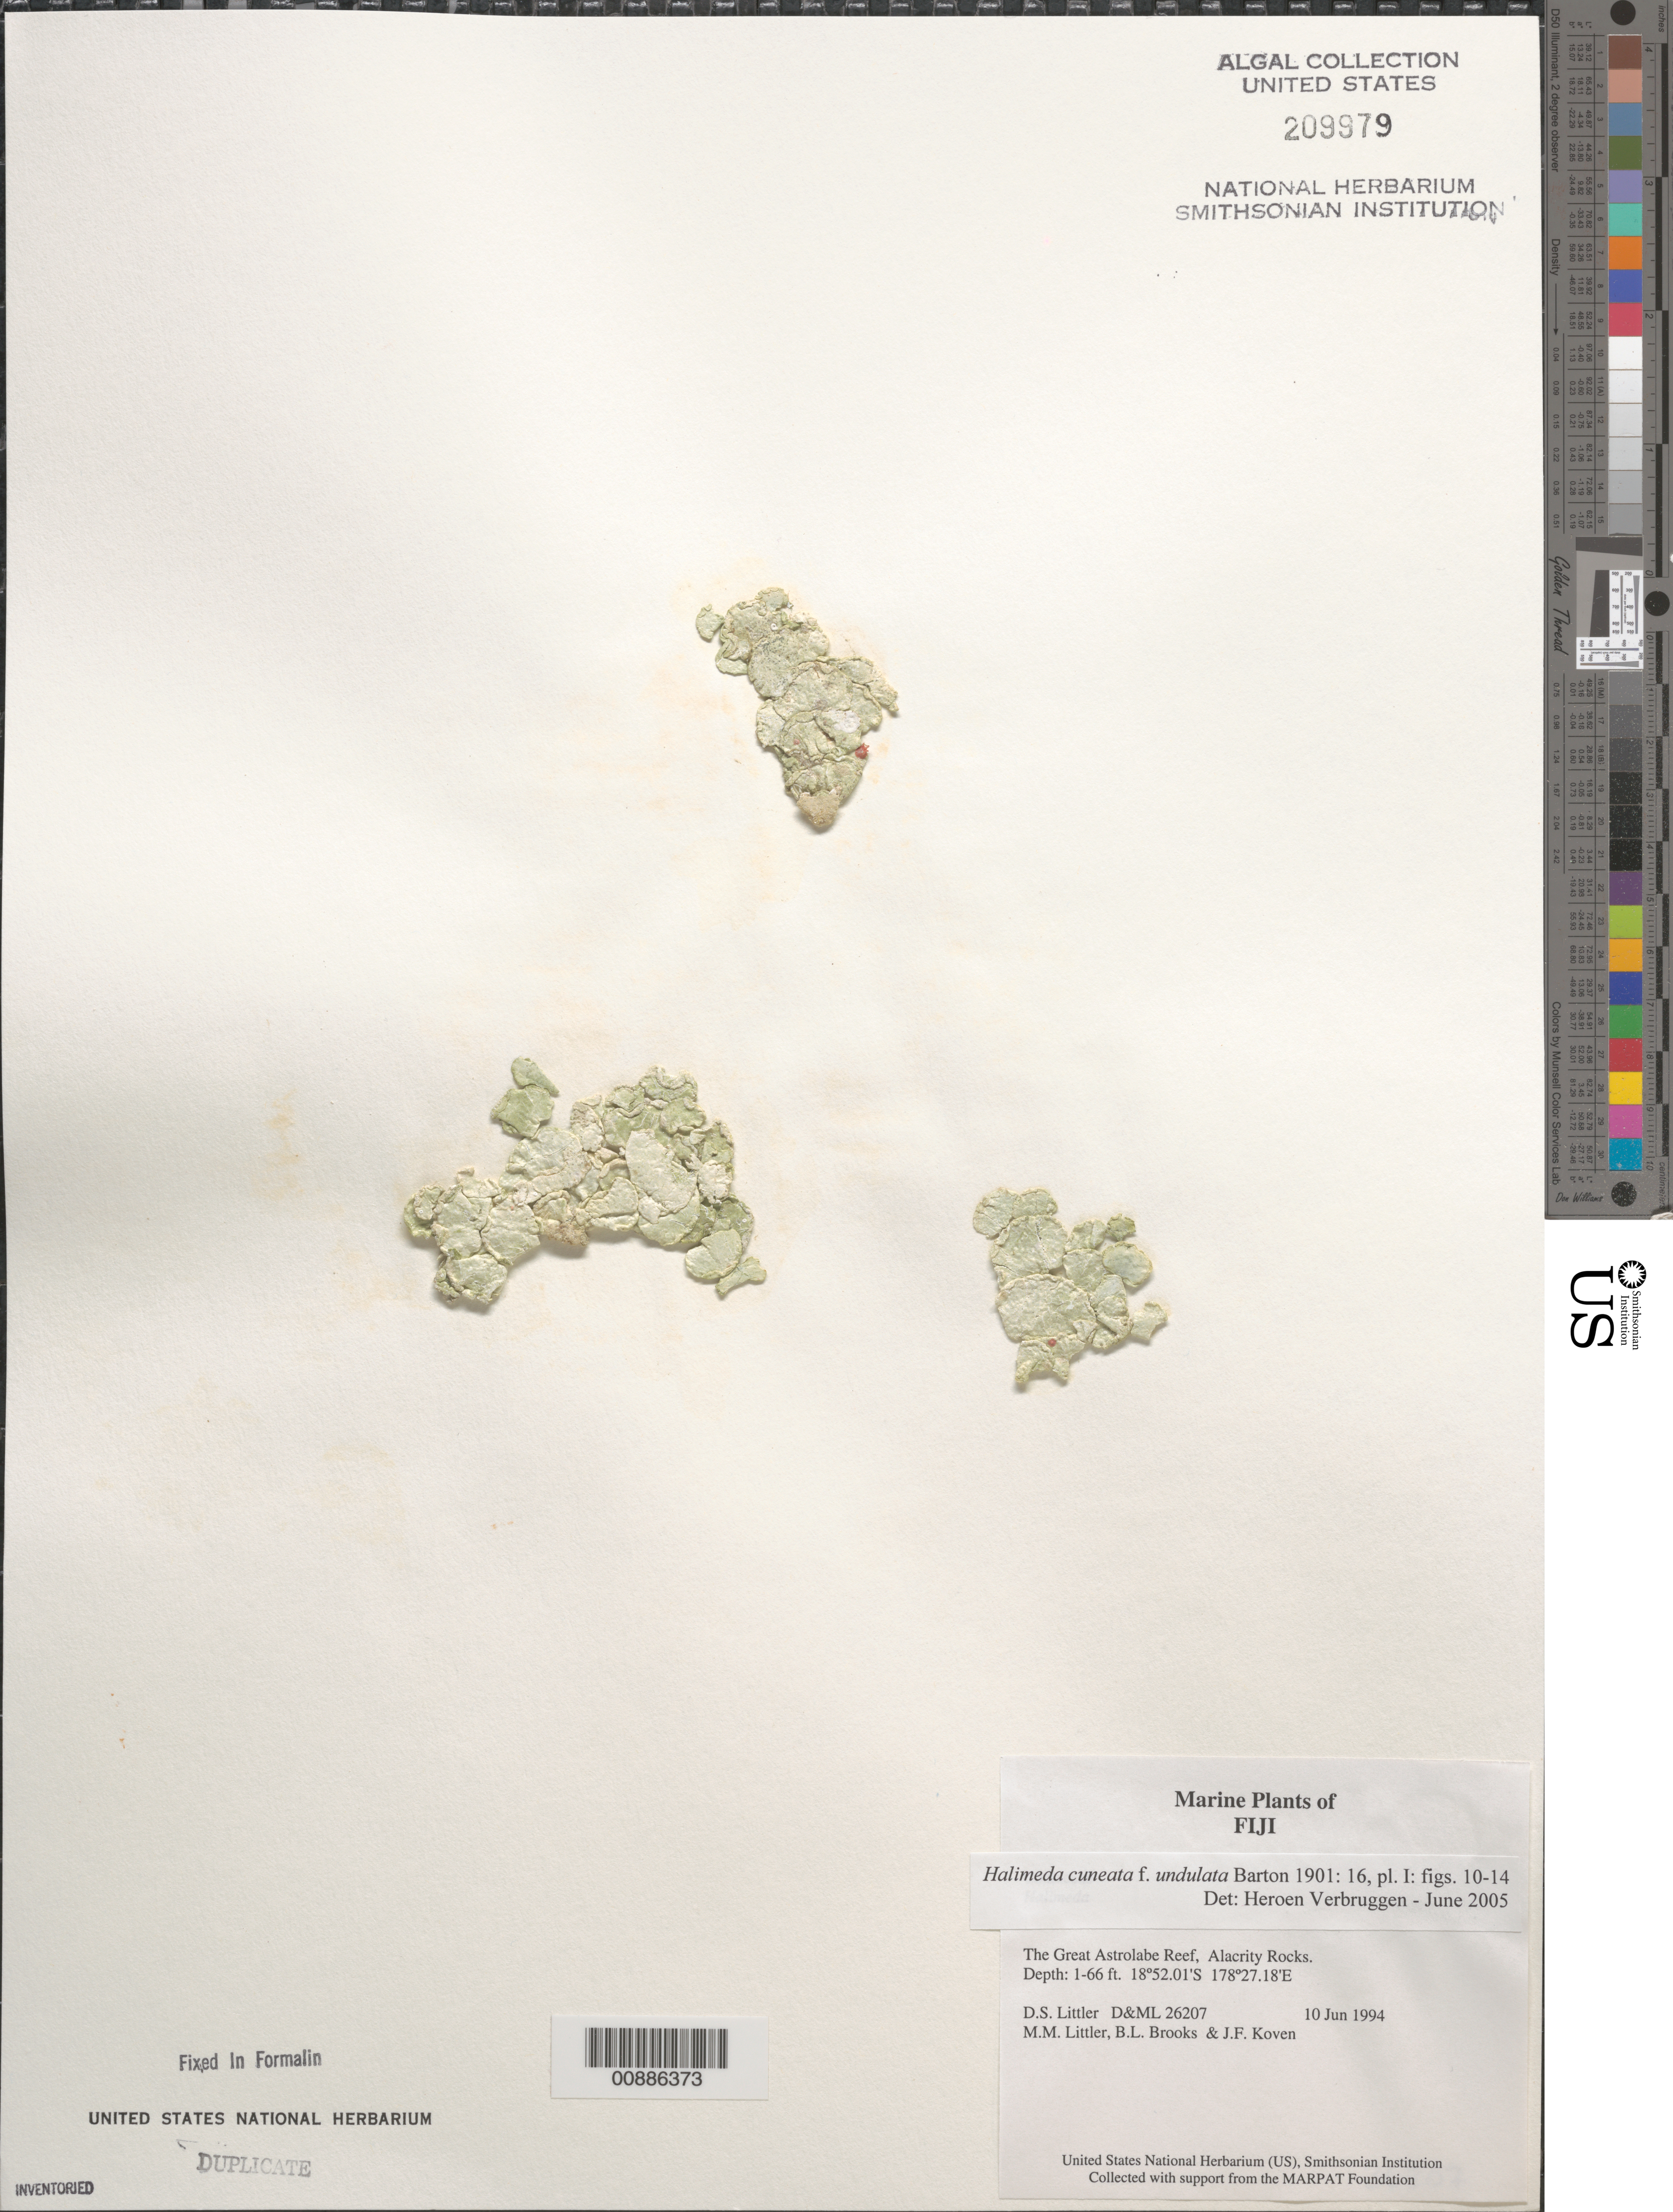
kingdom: Plantae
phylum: Chlorophyta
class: Ulvophyceae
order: Bryopsidales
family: Halimedaceae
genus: Halimeda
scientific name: Halimeda cuneata f. undulata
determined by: Verbruggen, H.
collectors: D. S. Littler, M. M. Littler, B. Brooks & J. Koven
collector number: D&ML 26207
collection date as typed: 10 Jun 1994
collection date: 1994-06-10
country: Fiji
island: Great Astrolabe Reef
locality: Great Astrolabe Reef, Alacrity Rocks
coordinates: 18 52.01'S, 178 27.18'E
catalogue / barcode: US 209979